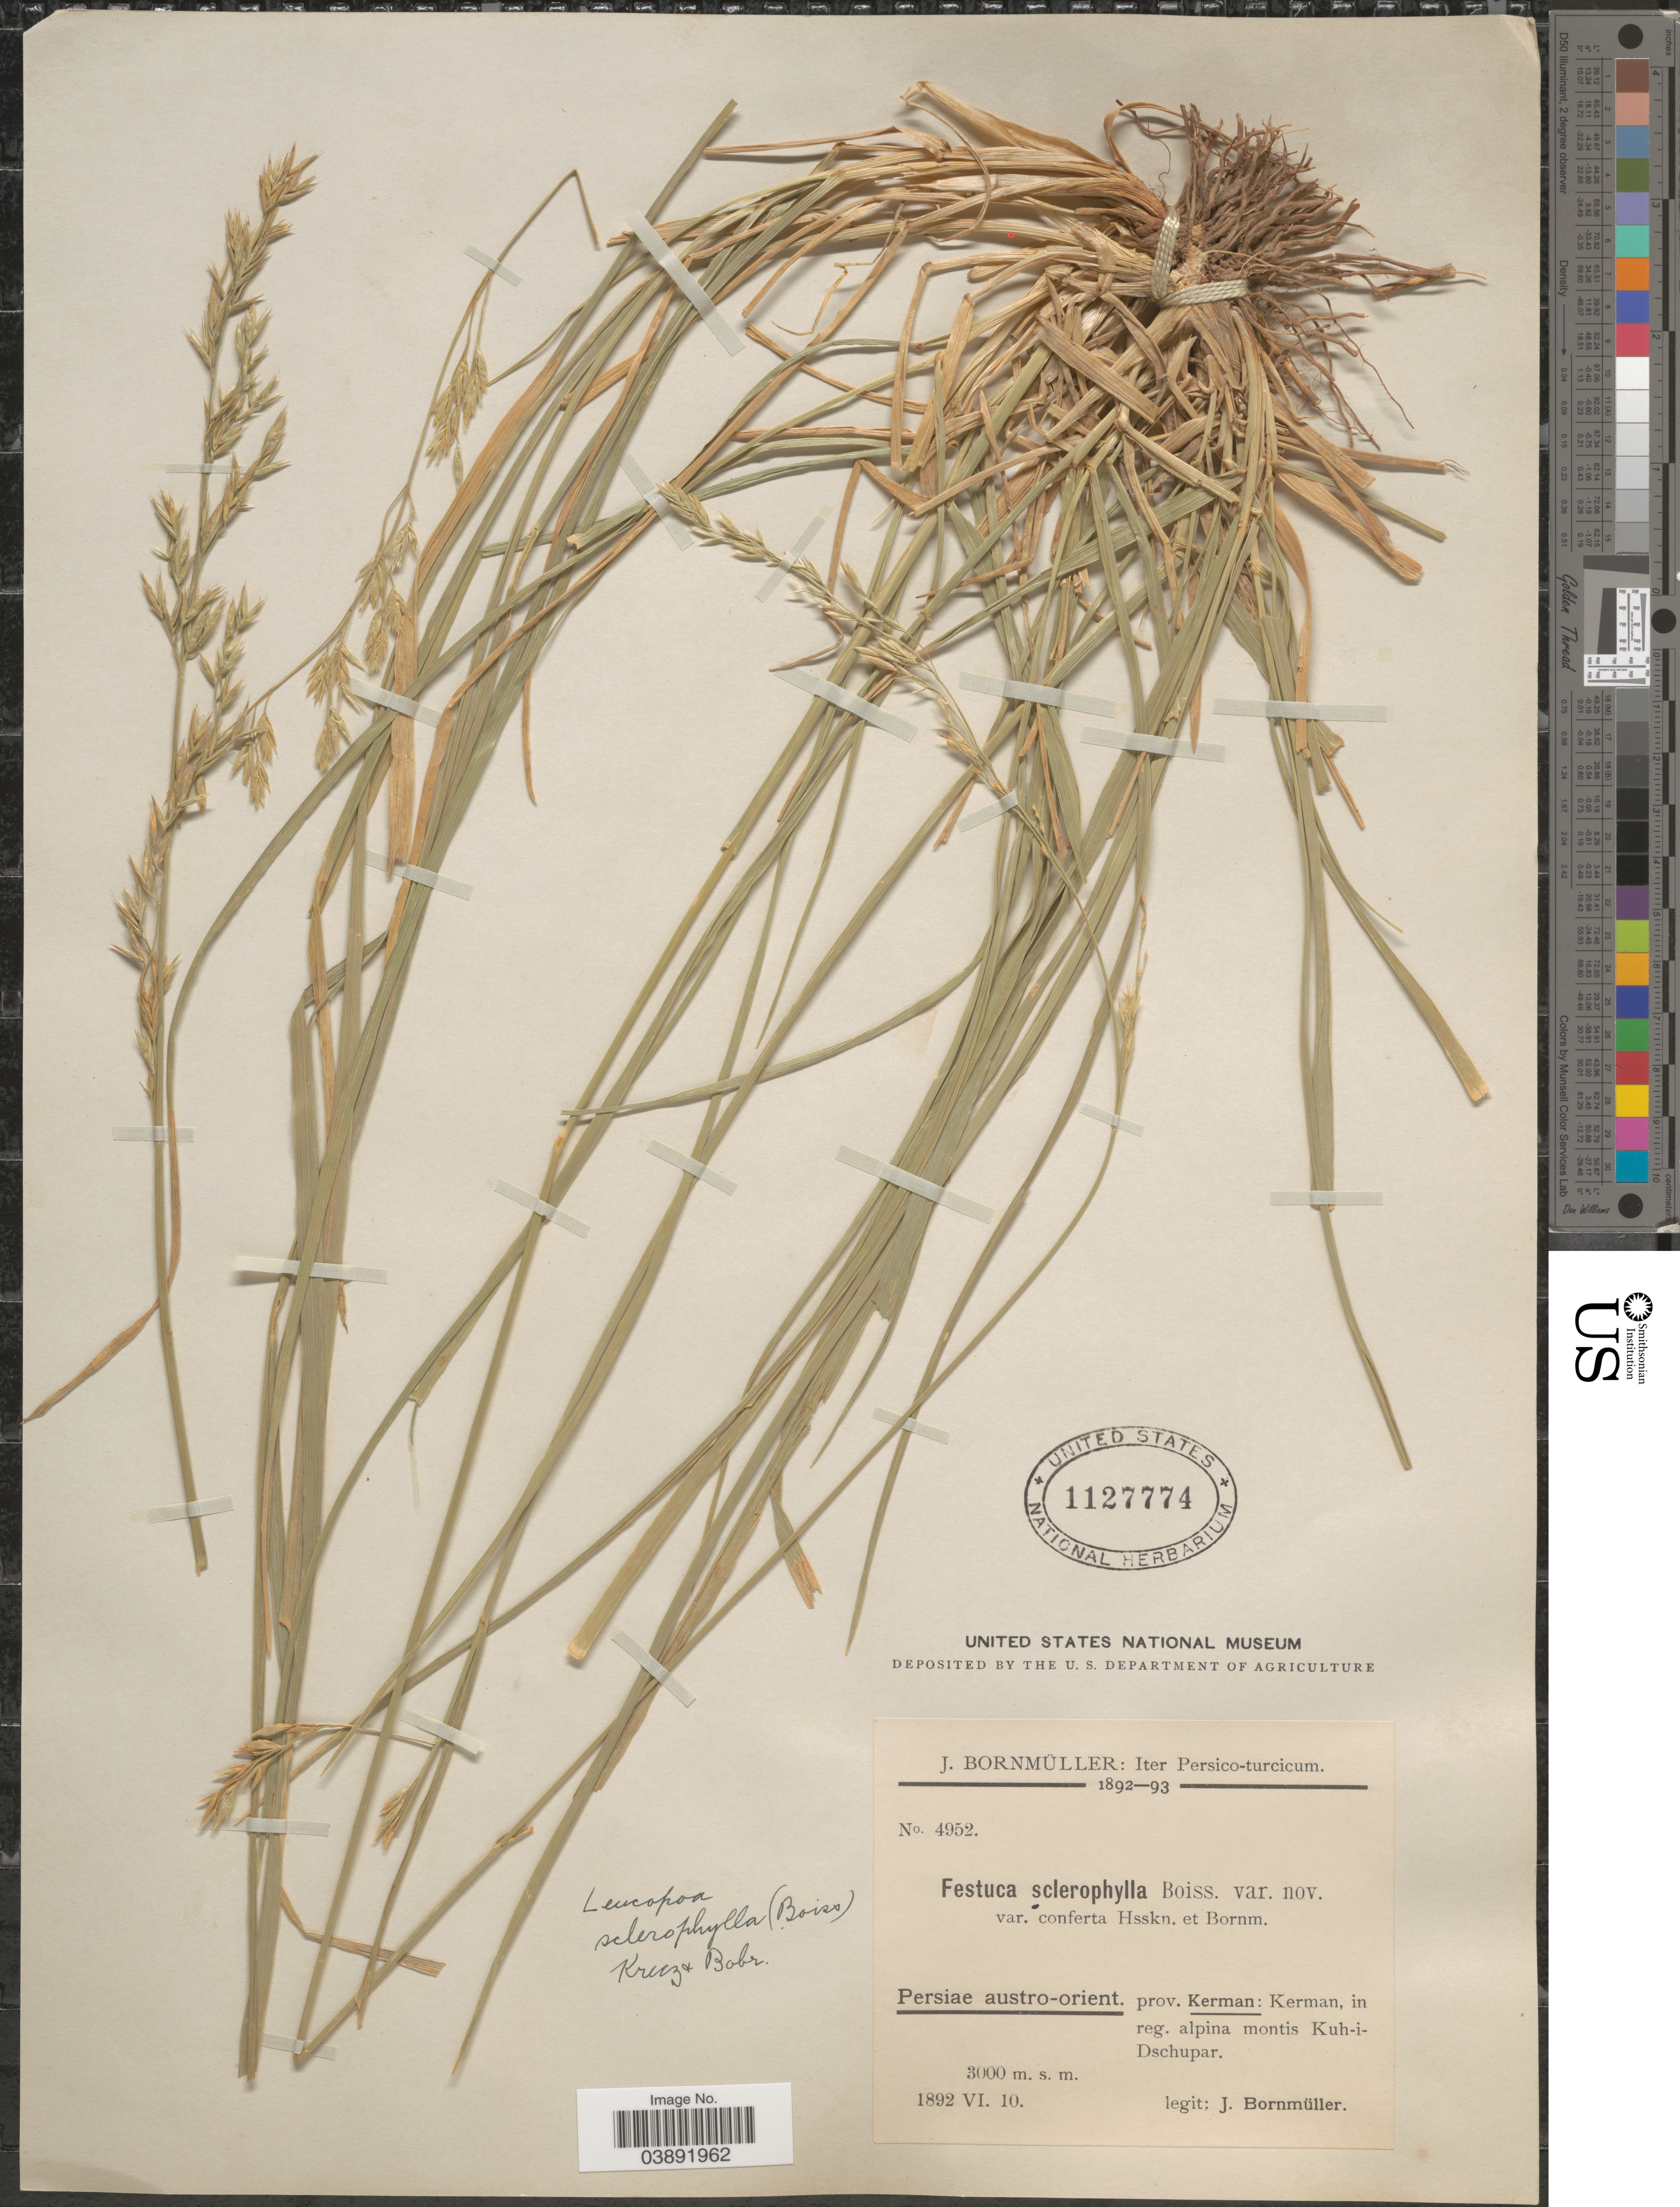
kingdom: Plantae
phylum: Tracheophyta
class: Liliopsida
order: Poales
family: Poaceae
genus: Xanthochloa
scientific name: Leucopoa sclerophylla ined.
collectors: J. Bornmüller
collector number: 4952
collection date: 1892-06-10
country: Iran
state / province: Kerman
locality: Iter Persico-turcicum. Persiae austro-orient. Prov. Kerman: Kerman, in reg. alpina montis Kuh-i-Dschupar.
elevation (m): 3000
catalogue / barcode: US 1127774